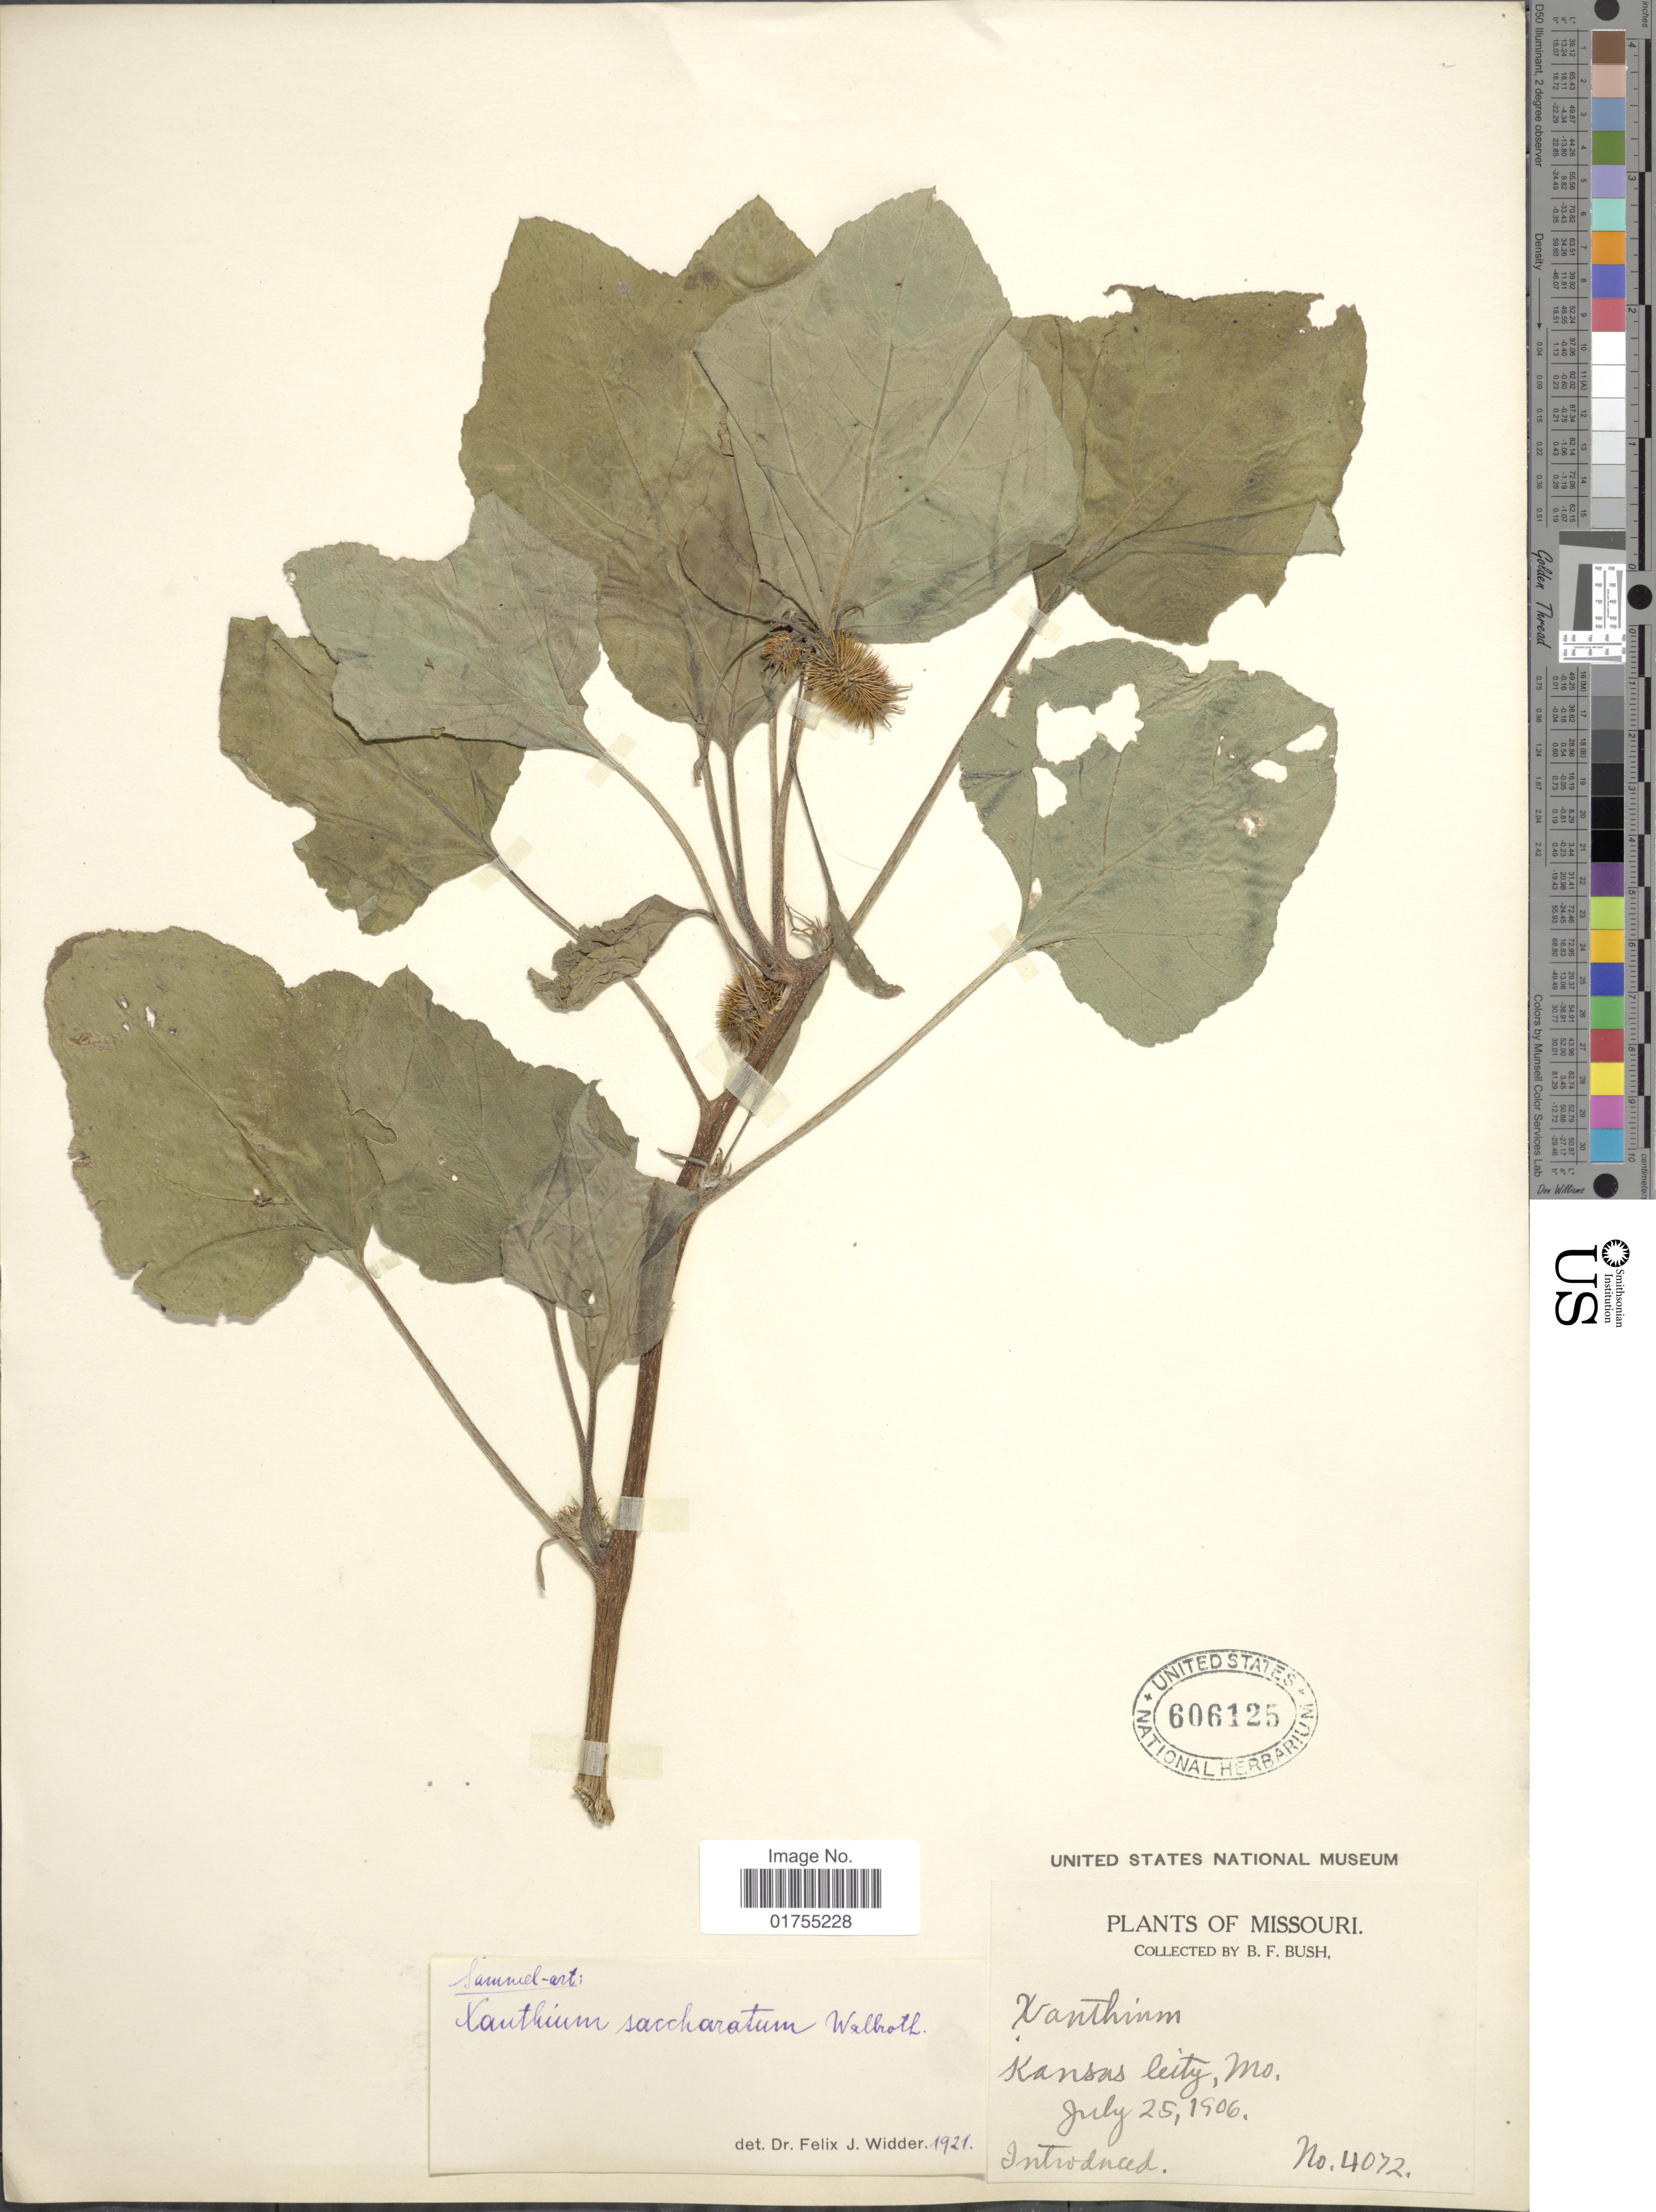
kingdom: Plantae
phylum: Tracheophyta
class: Magnoliopsida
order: Asterales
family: Asteraceae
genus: Xanthium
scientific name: Xanthium strumarium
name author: L.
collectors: B. F. Bush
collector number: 4072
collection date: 1906-07-25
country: United States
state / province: Missouri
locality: Kansas City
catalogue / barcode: US 606125